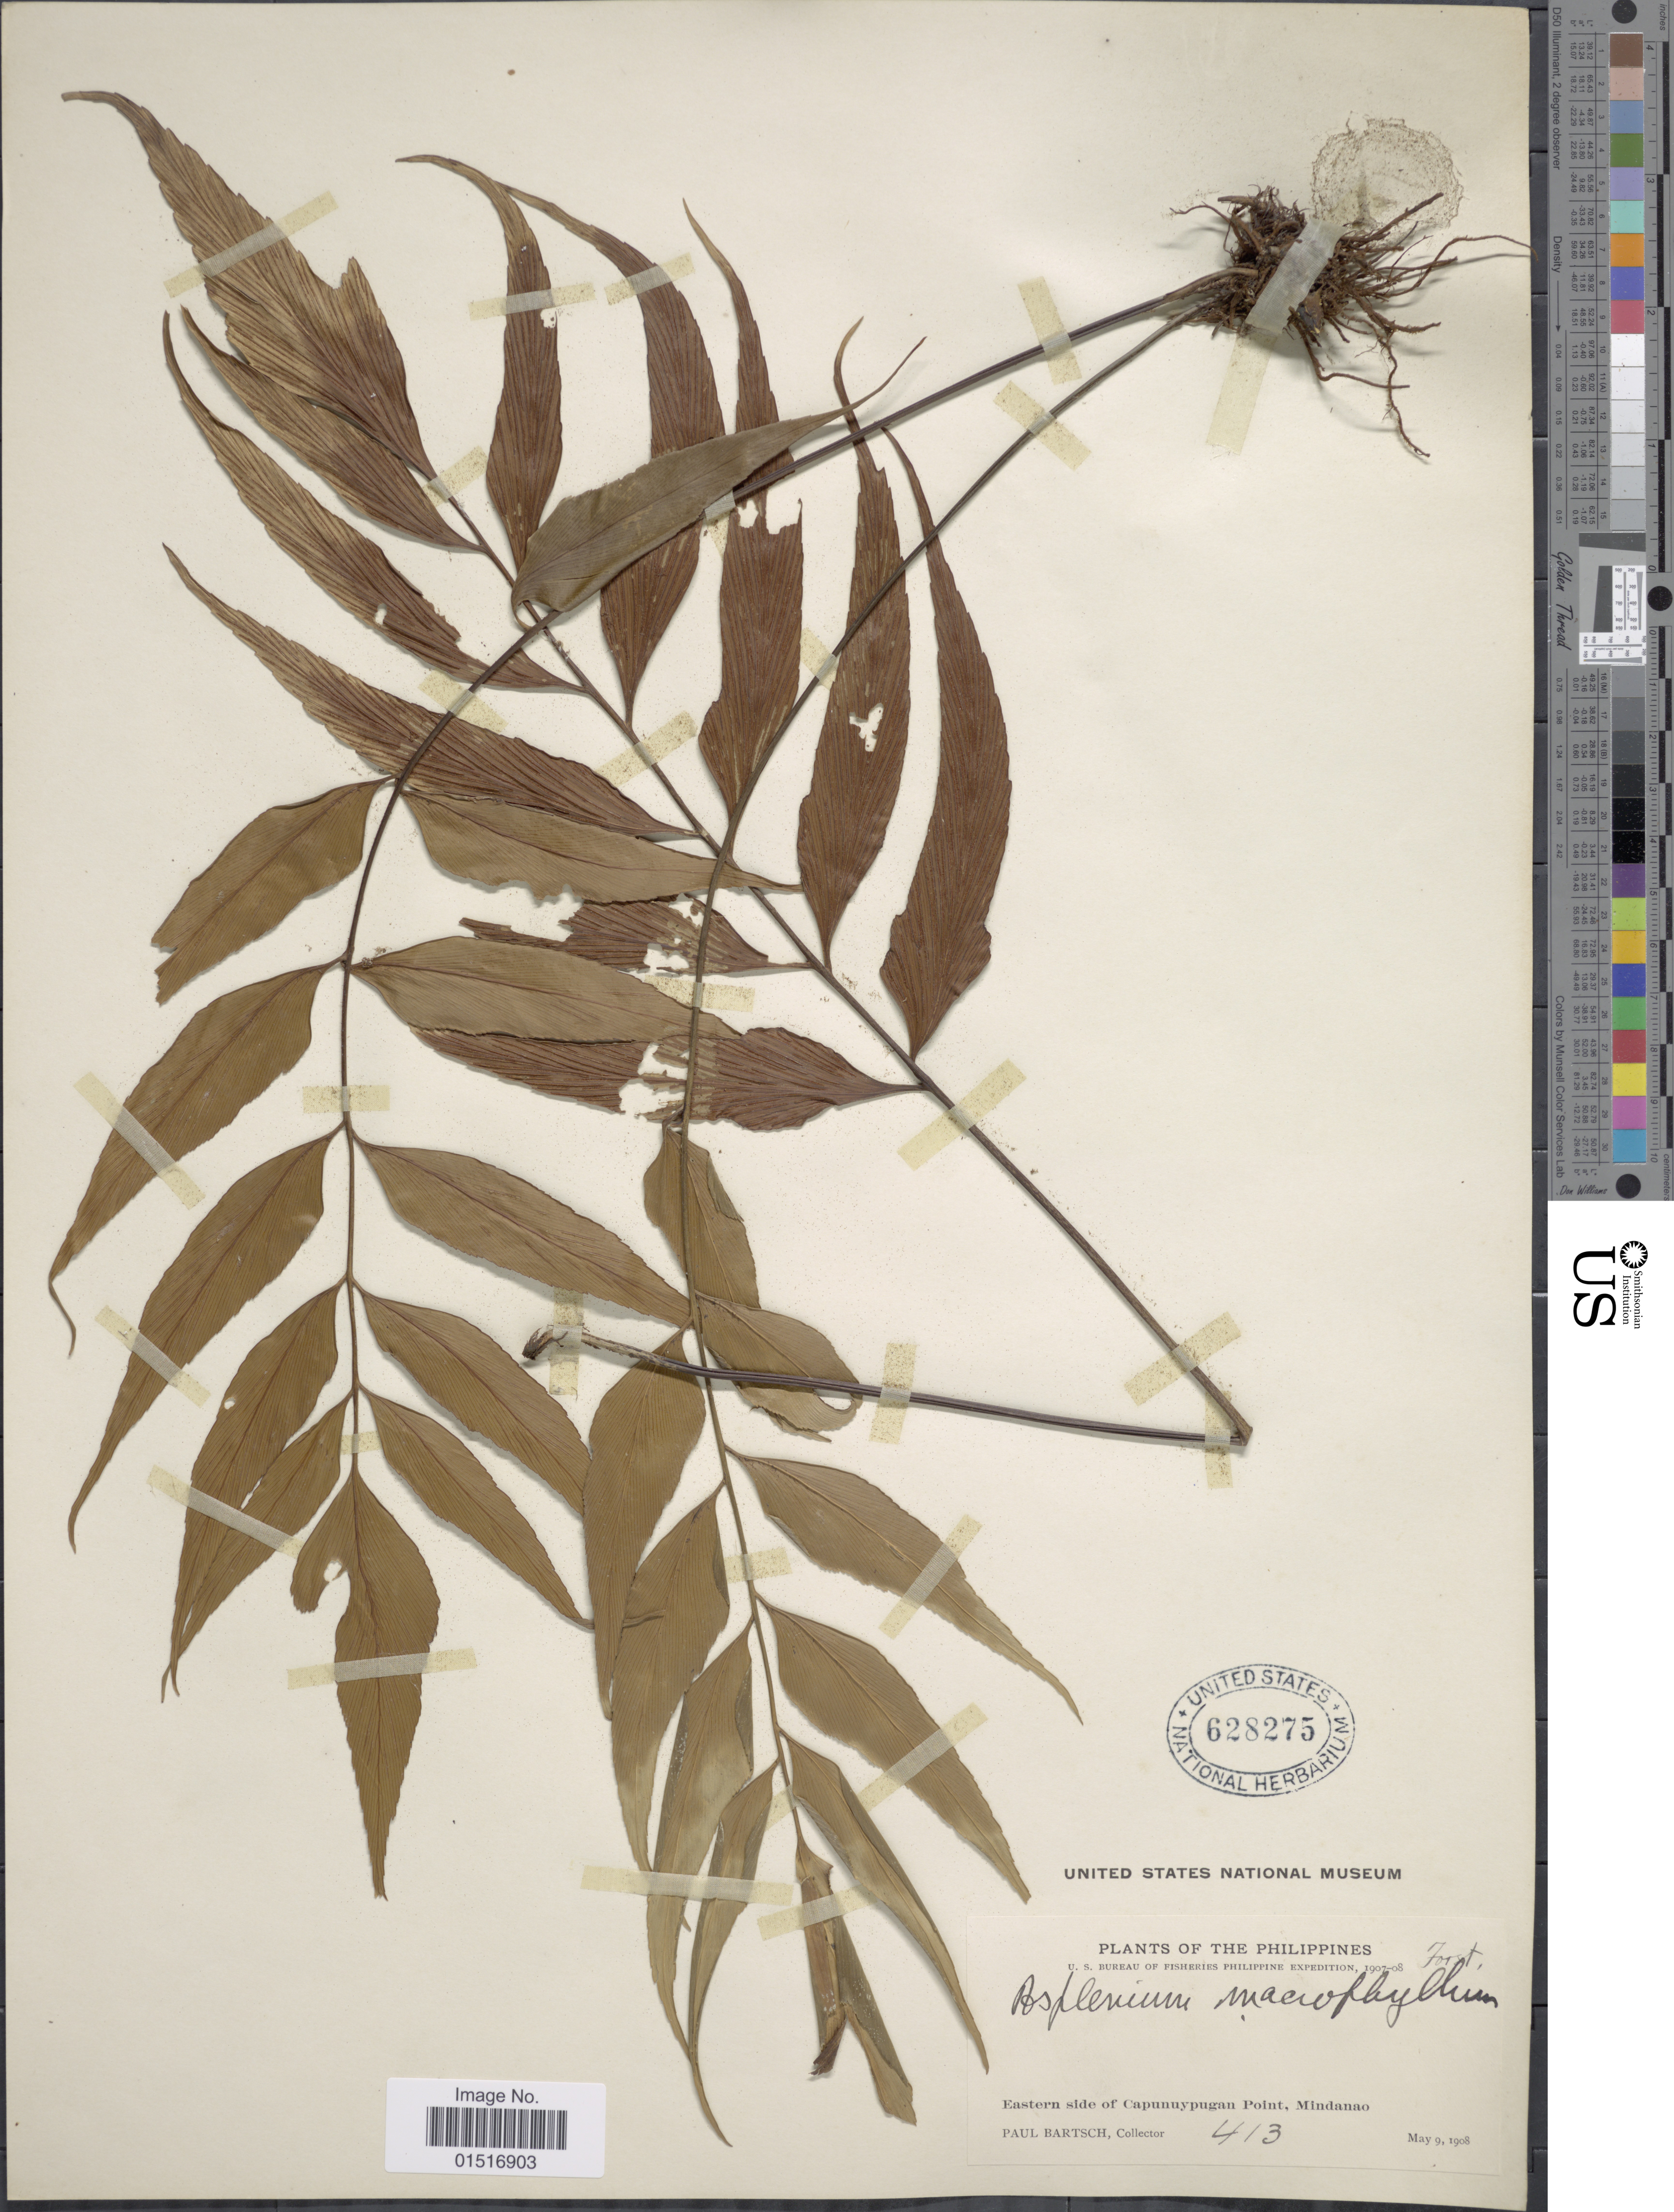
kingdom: Plantae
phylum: Tracheophyta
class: Polypodiopsida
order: Polypodiales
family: Aspleniaceae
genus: Asplenium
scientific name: Asplenium polyodon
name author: G. Forst.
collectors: P. Bartsch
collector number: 413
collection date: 1908-05-09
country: Philippines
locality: Eastern side of Capunuypugan Point, Mindanao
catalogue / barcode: US 628275